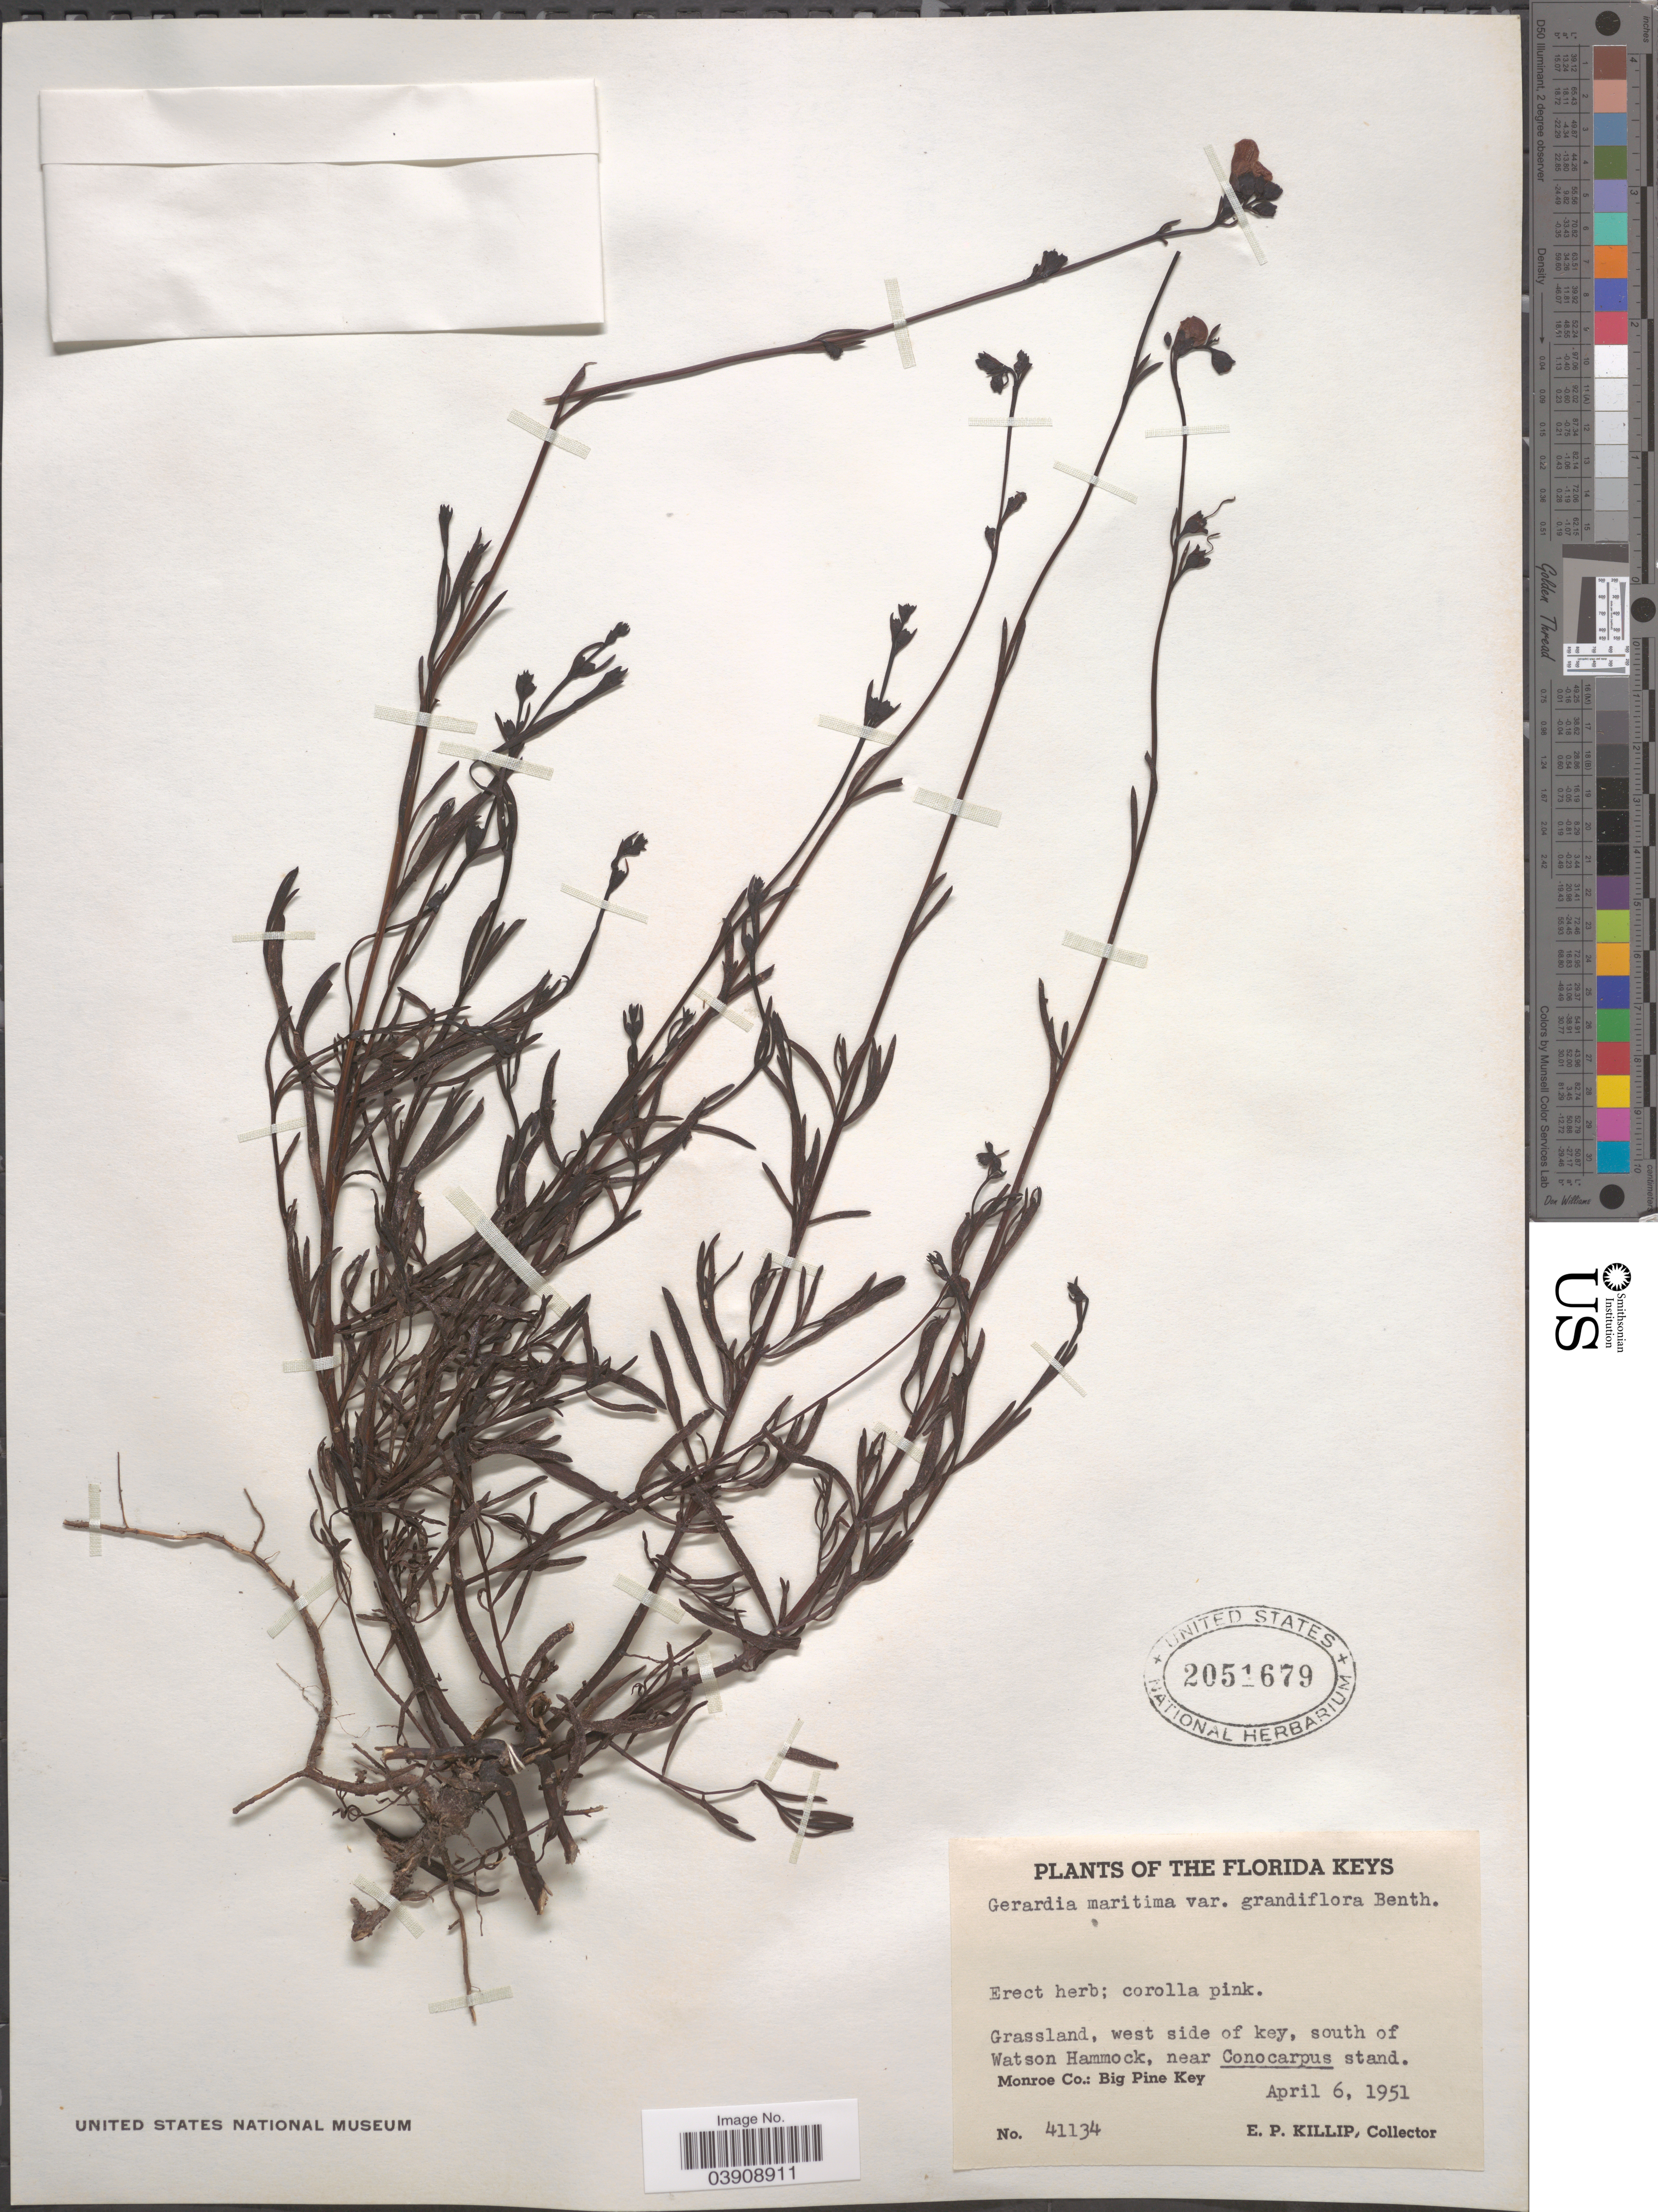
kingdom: Plantae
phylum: Tracheophyta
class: Magnoliopsida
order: Lamiales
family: Orobanchaceae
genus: Gerardia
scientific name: Gerardia maritima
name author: Raf.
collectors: E. P. Killip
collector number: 41134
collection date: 1951-04-06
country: United States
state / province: Florida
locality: The Florida Keys. West side of key, south of Watson Hammock, near Conocarpus stand. Monroe Co.: Big Pine Key.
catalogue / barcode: US 2051679